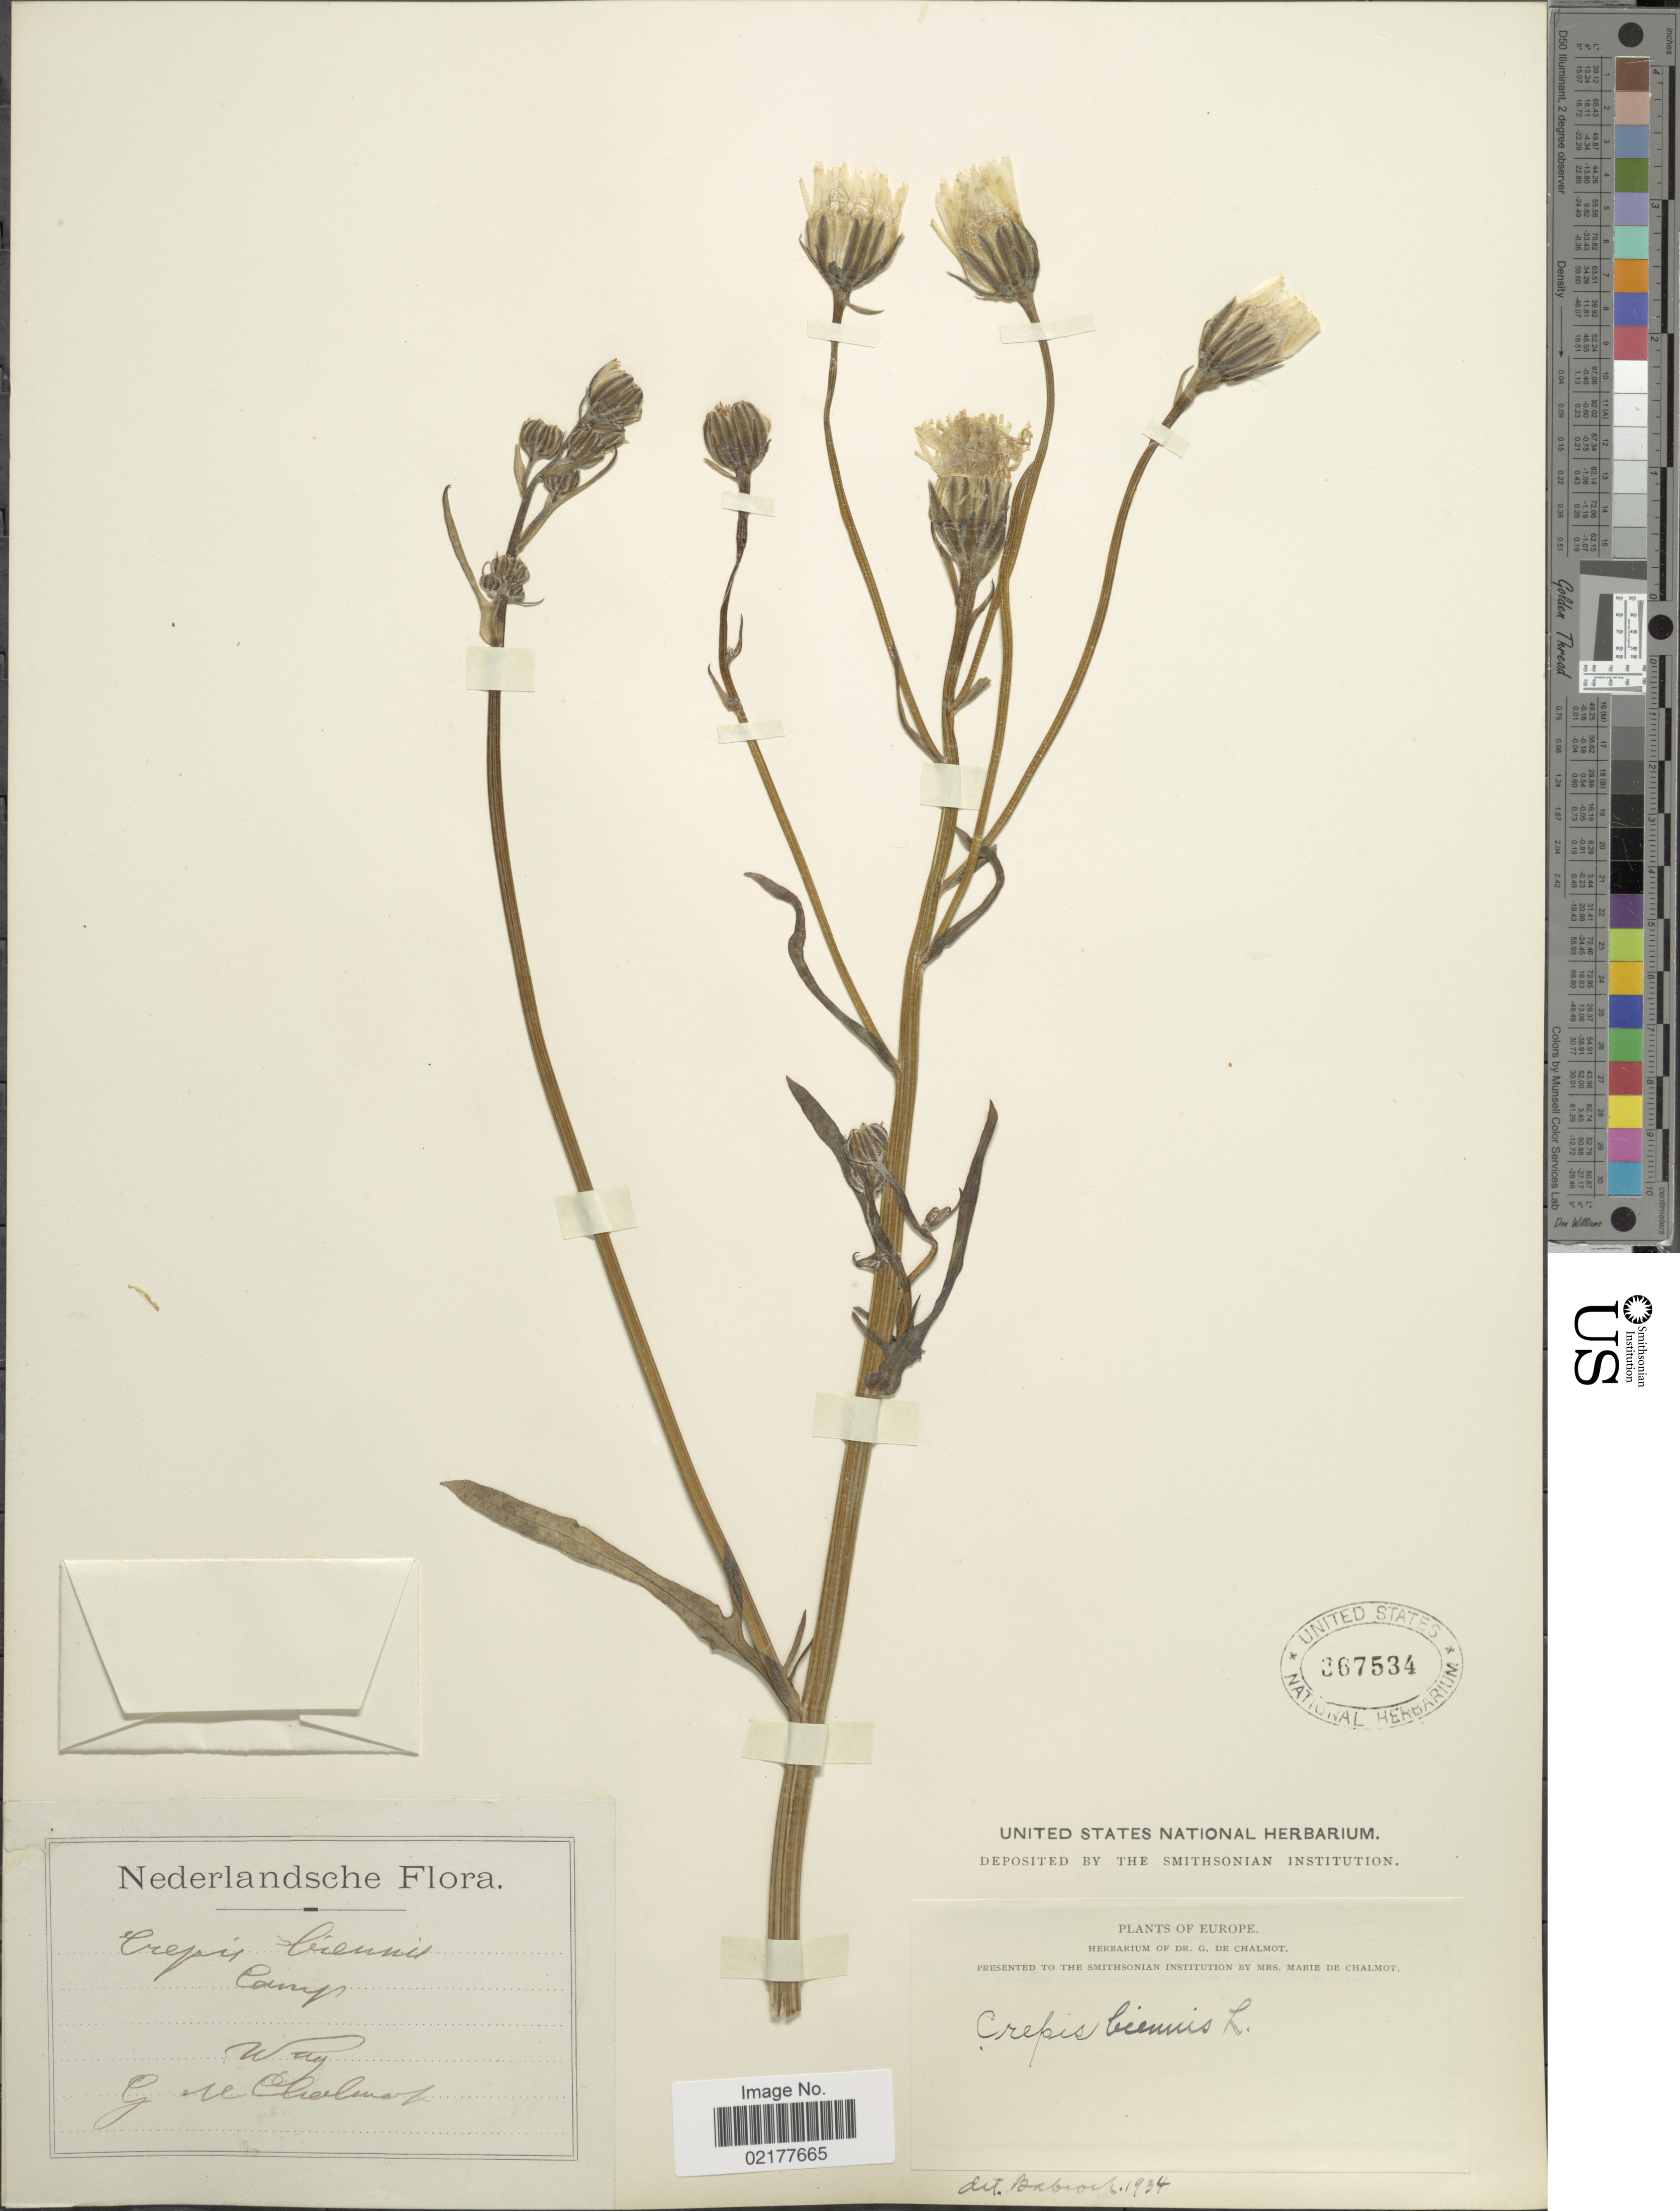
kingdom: Plantae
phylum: Tracheophyta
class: Magnoliopsida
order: Asterales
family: Asteraceae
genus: Crepis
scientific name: Crepis biennis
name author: L.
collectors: G. de Chalmot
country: Netherlands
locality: Weeg.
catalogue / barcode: US 367534